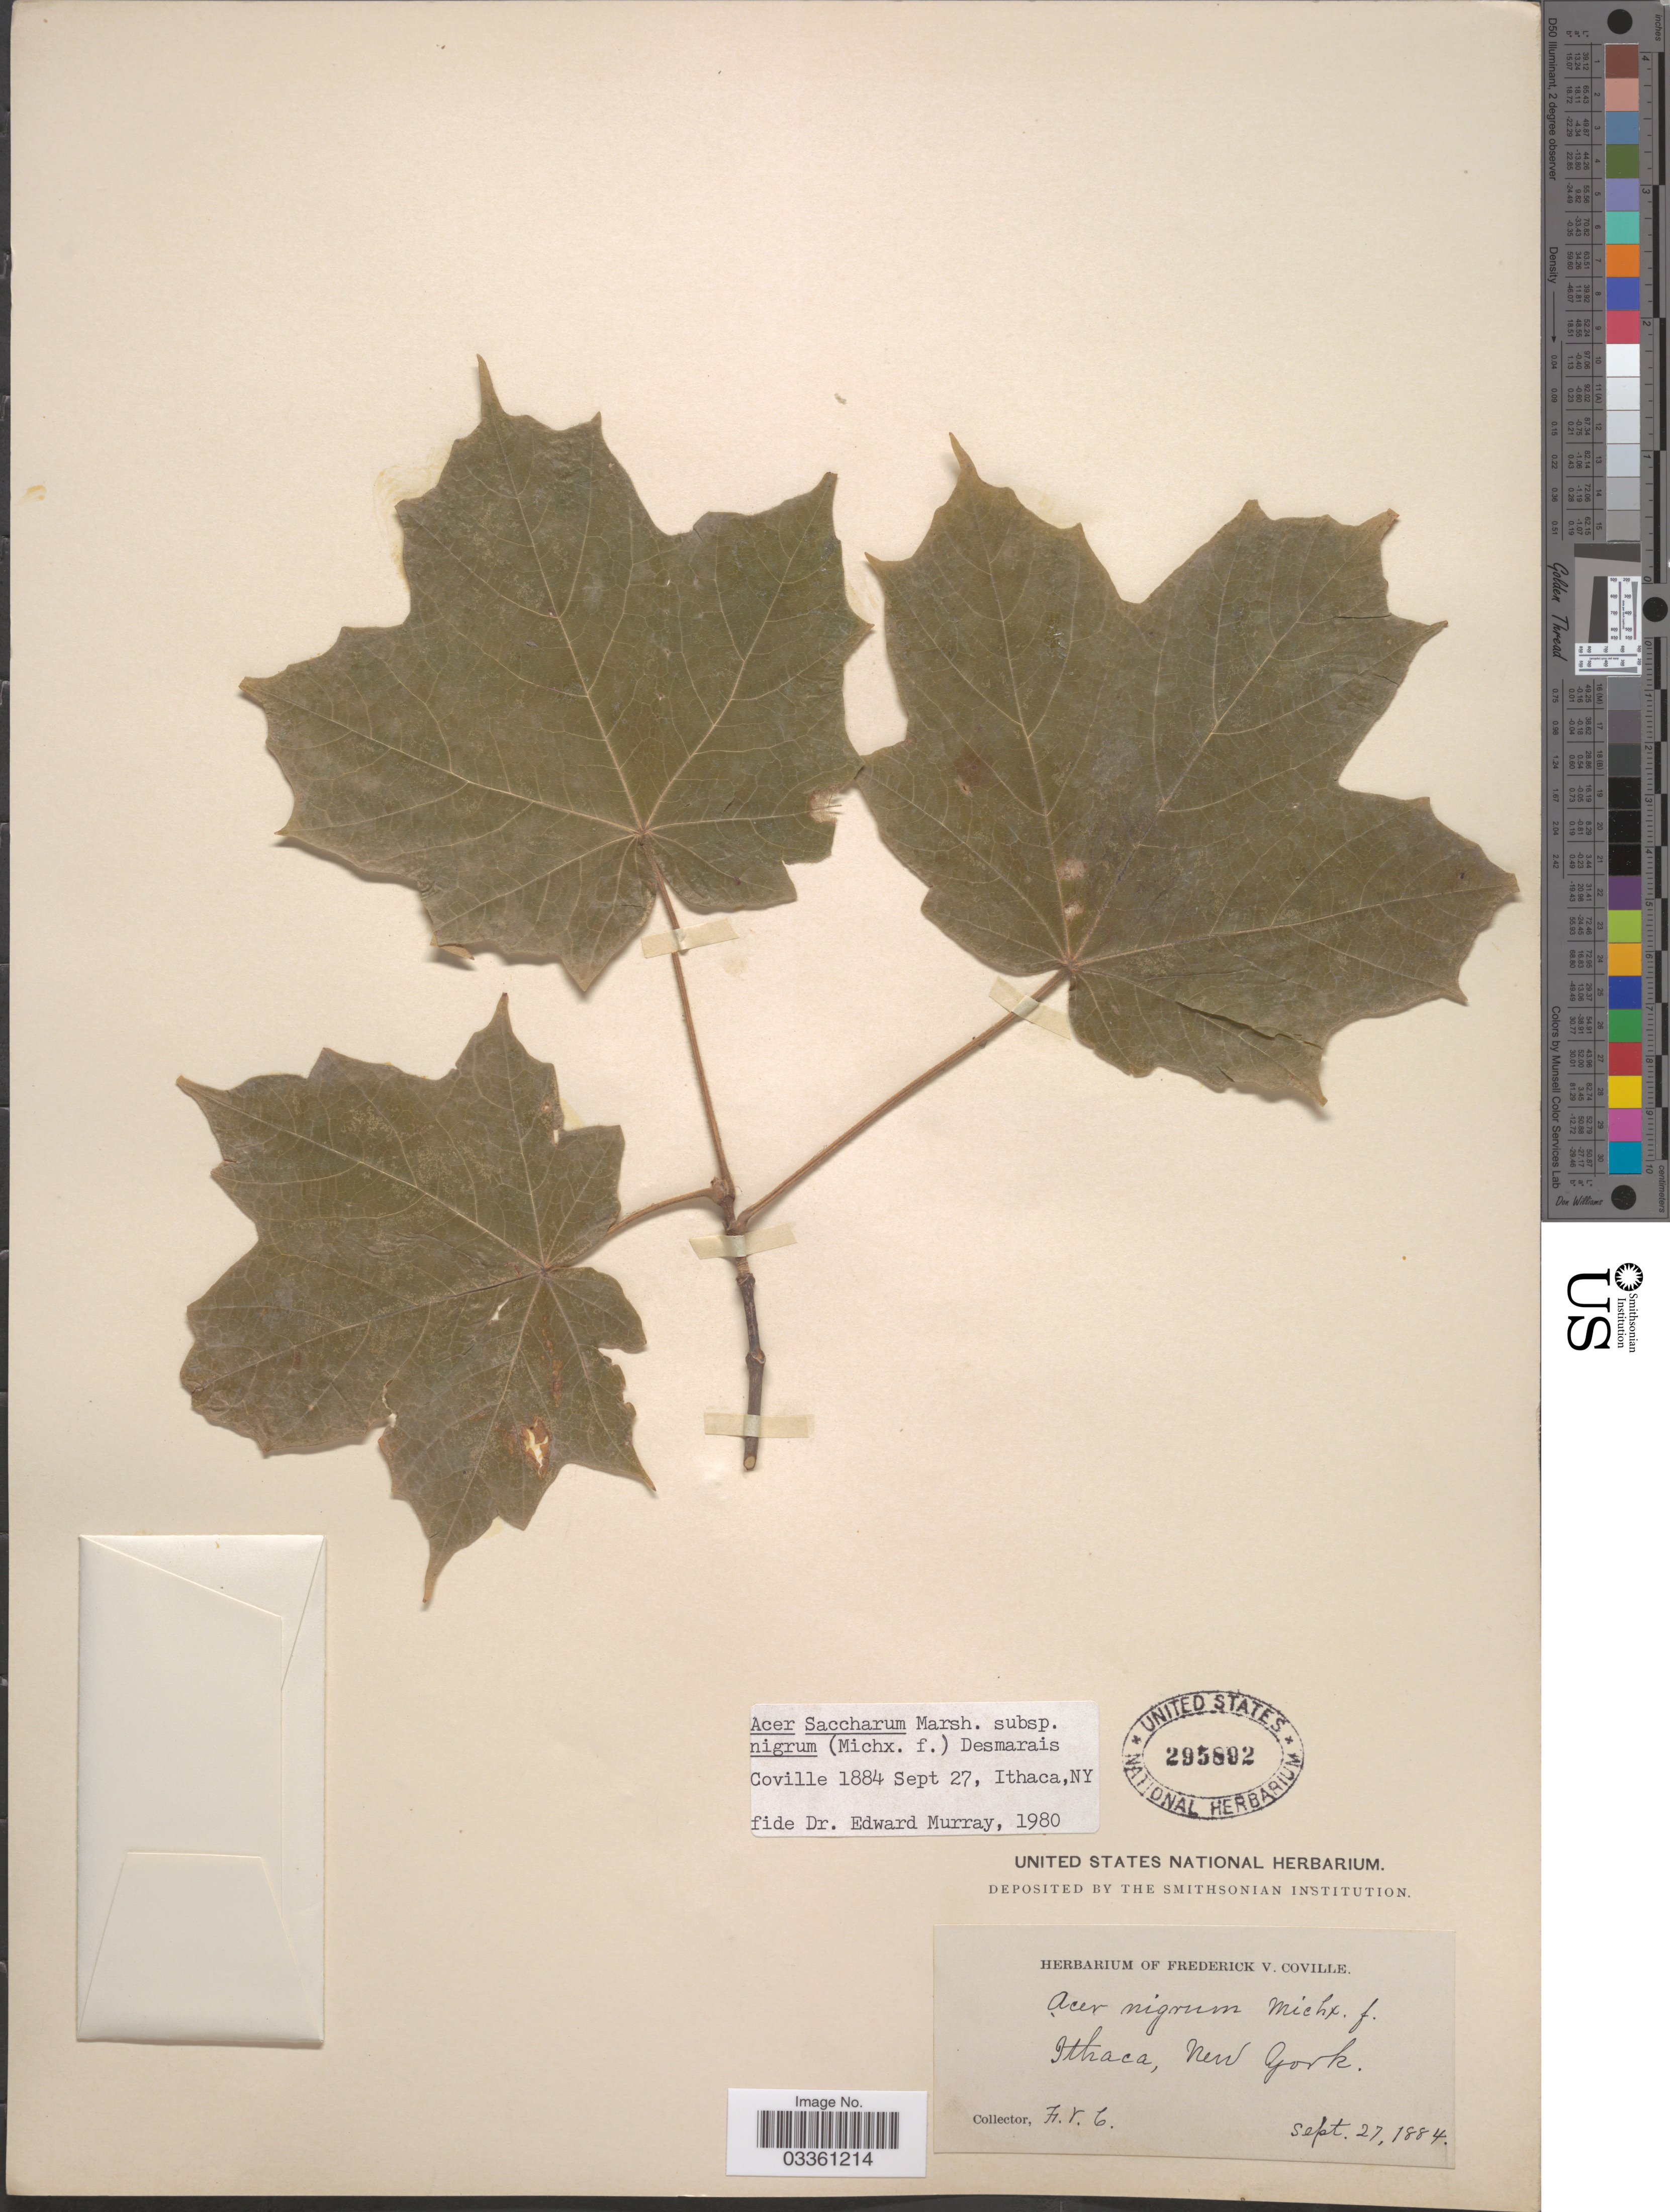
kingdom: Plantae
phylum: Tracheophyta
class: Magnoliopsida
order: Sapindales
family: Sapindaceae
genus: Acer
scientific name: Acer saccharum subsp. nigrum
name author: (F. Michx.) Desmarais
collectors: F. V. Coville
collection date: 1884-09-27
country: United States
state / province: New York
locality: Ithaca.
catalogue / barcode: US 295892